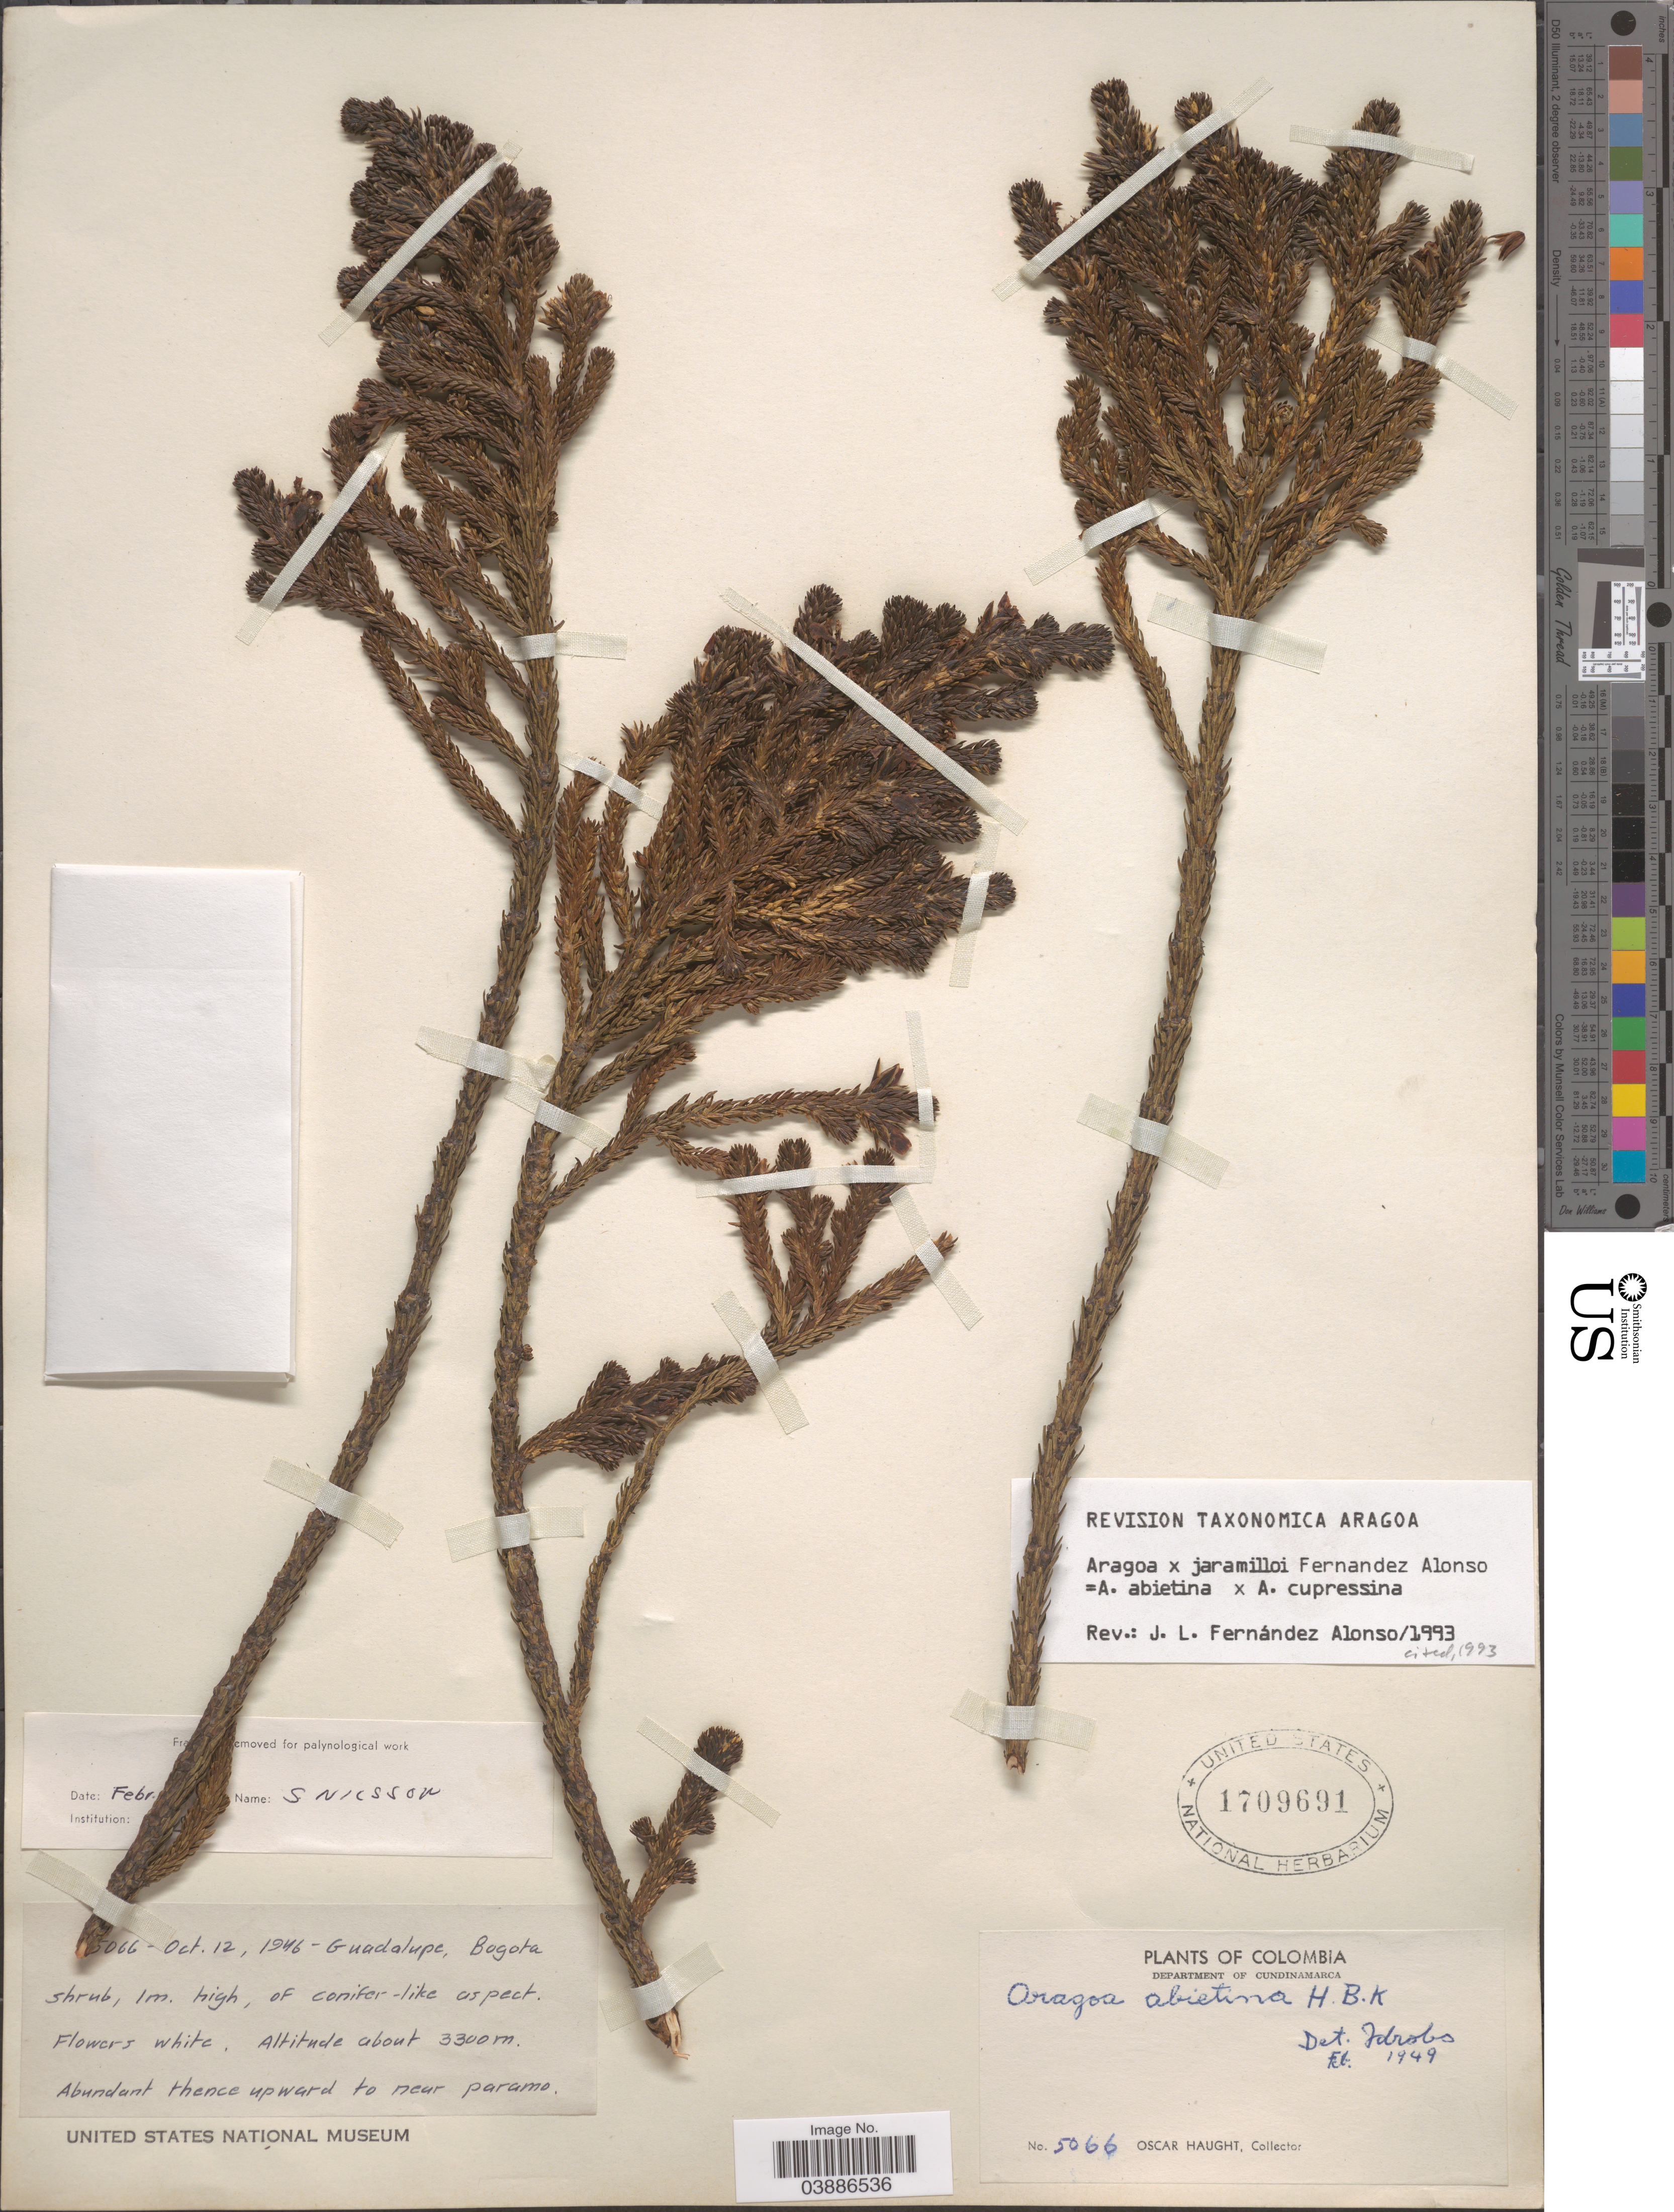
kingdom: Plantae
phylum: Tracheophyta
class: Magnoliopsida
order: Lamiales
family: Plantaginaceae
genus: Aragoa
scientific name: Aragoa x jaramilloi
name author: Fern. Alonso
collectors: O. L. Haught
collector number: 5066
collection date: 1946-10-12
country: Colombia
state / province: Cundinamarca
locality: Guadalupe, Bogota. Abundant thence upward to near paramo. Department of Cundinamarca.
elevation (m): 3300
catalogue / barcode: US 1709691